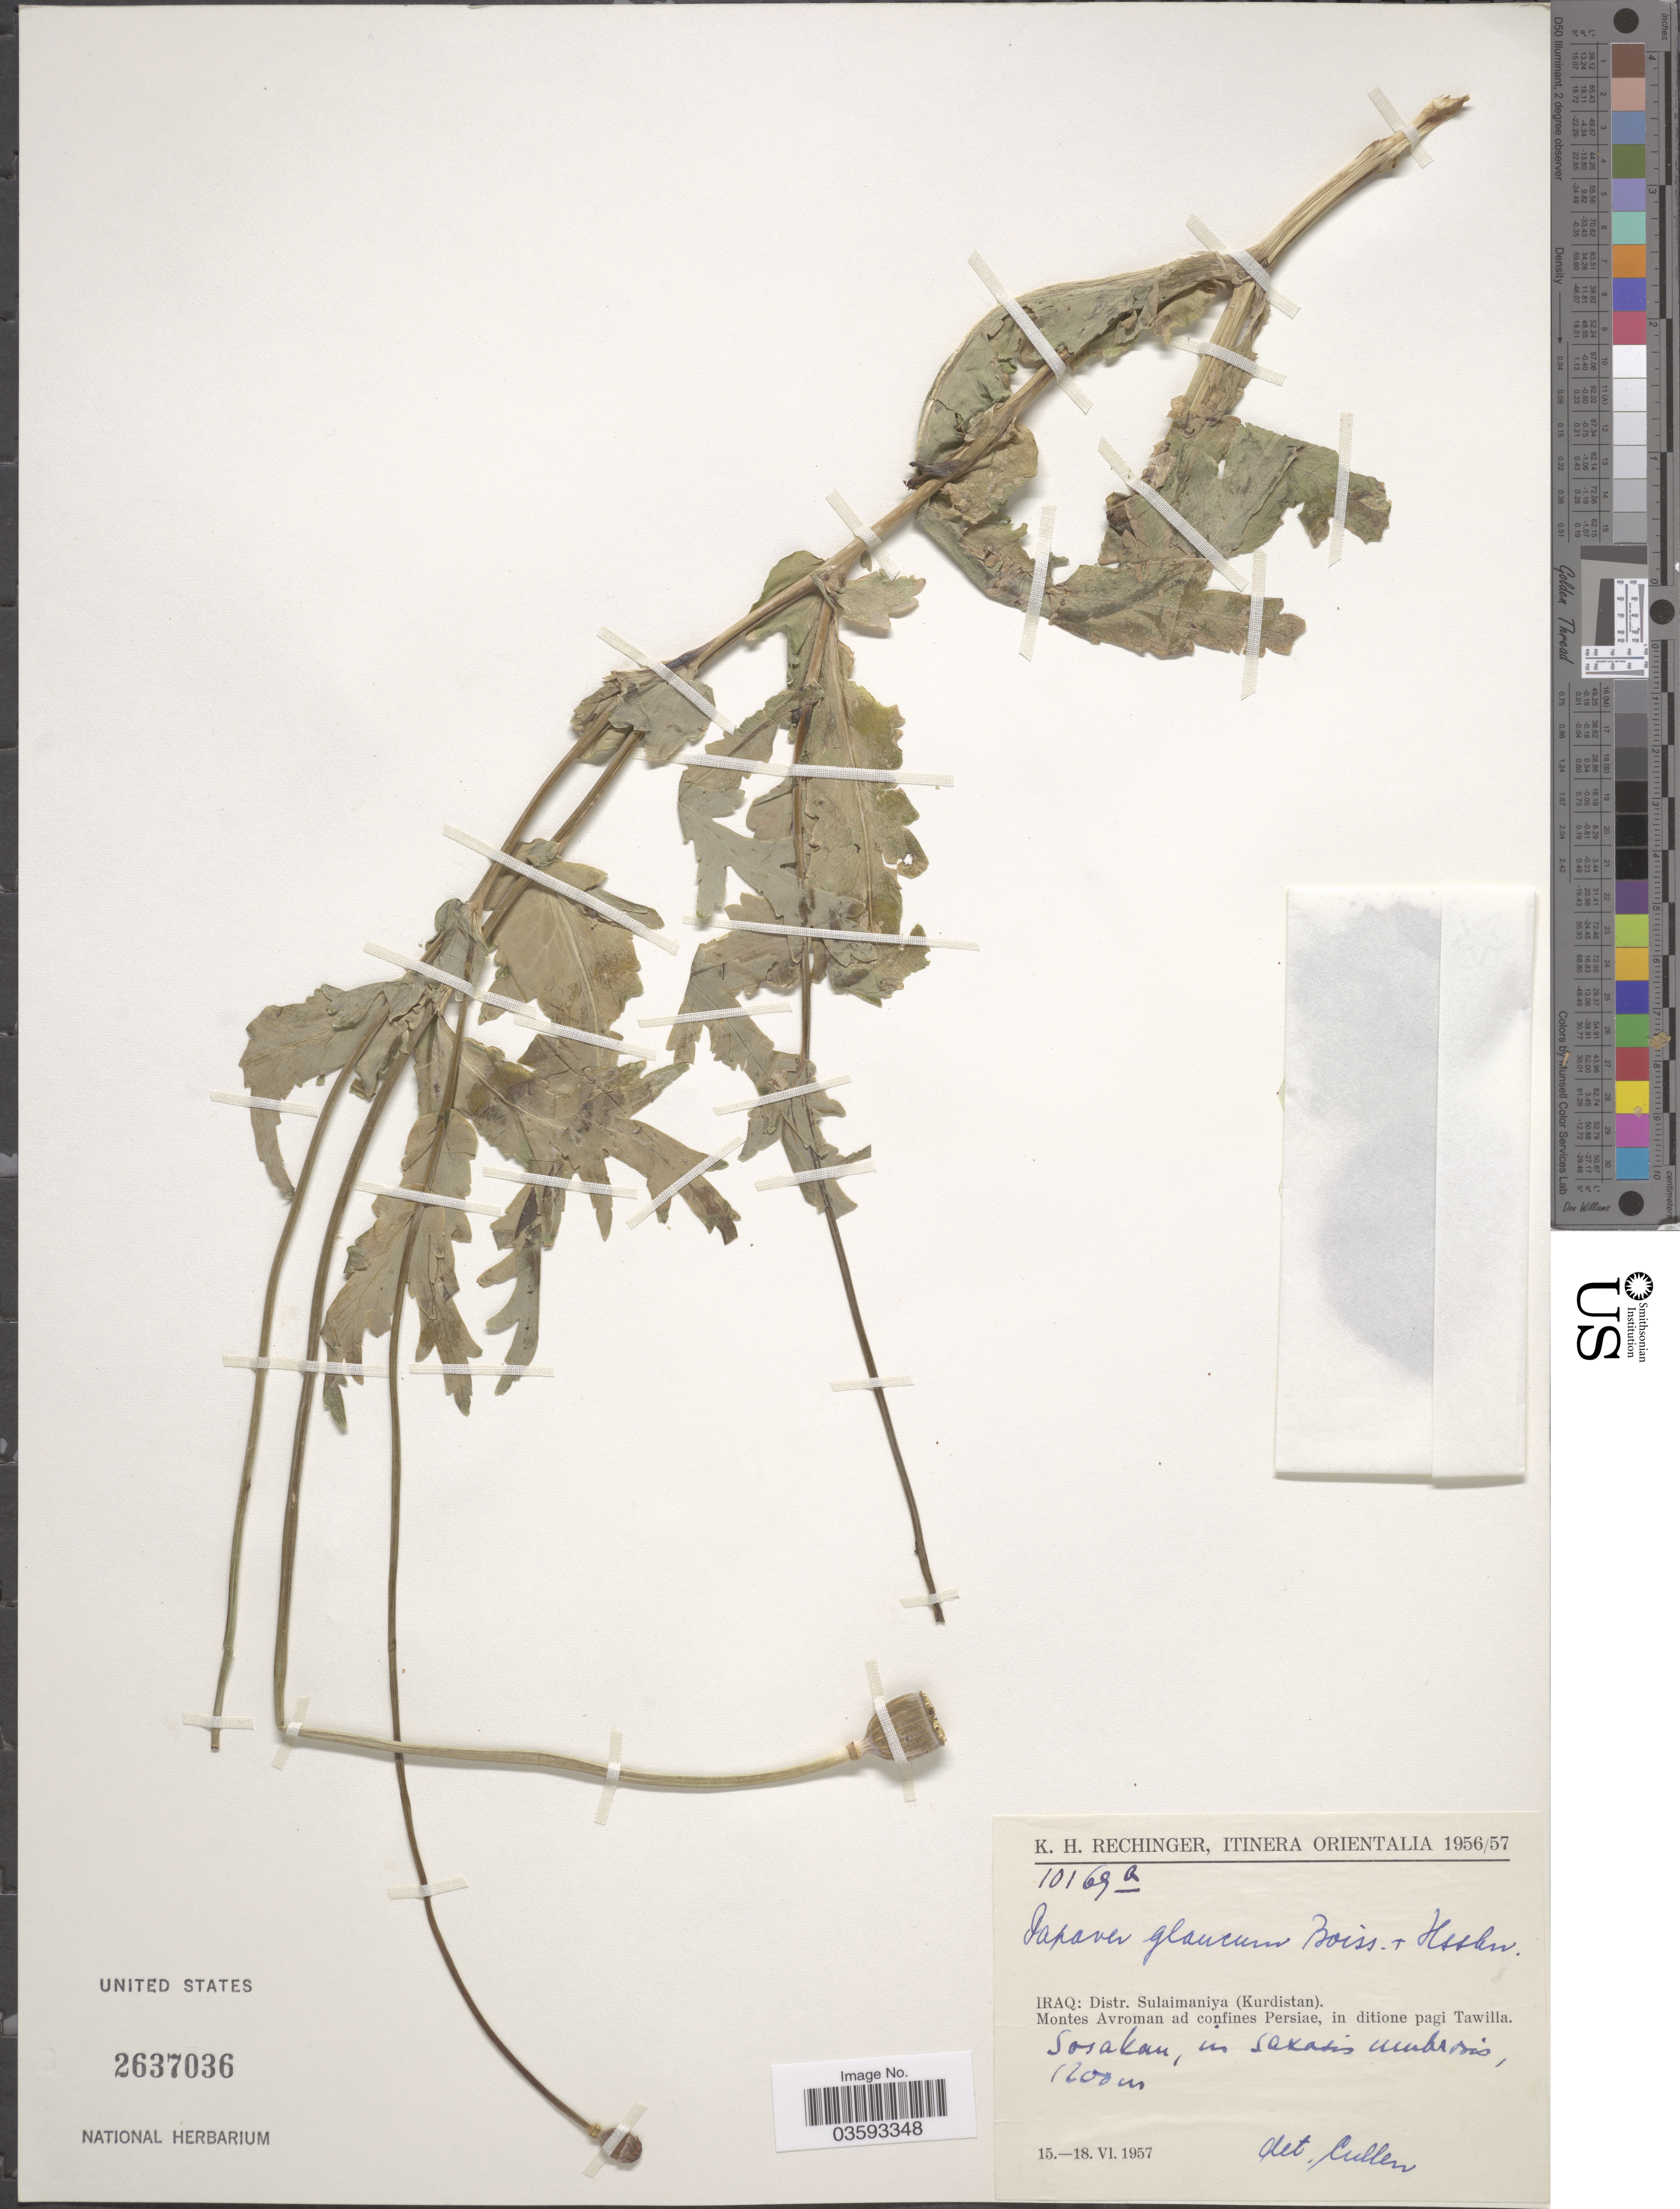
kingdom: Plantae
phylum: Tracheophyta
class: Magnoliopsida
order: Ranunculales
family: Papaveraceae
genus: Papaver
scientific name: Papaver glaucum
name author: Boiss. & Hausskn.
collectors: K. H. Rechinger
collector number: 10169a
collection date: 1957-06-15/1957-06-18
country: Iran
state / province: Kurdistan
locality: Itinera Orientalia. Distr. Sulaimaniya. Montes Avroman ad confines Persiae, in ditione pagi Tawilla. Sosakan, in saxosis [interpreted] umbrosis [interpreted].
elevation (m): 1200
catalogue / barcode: US 2637036